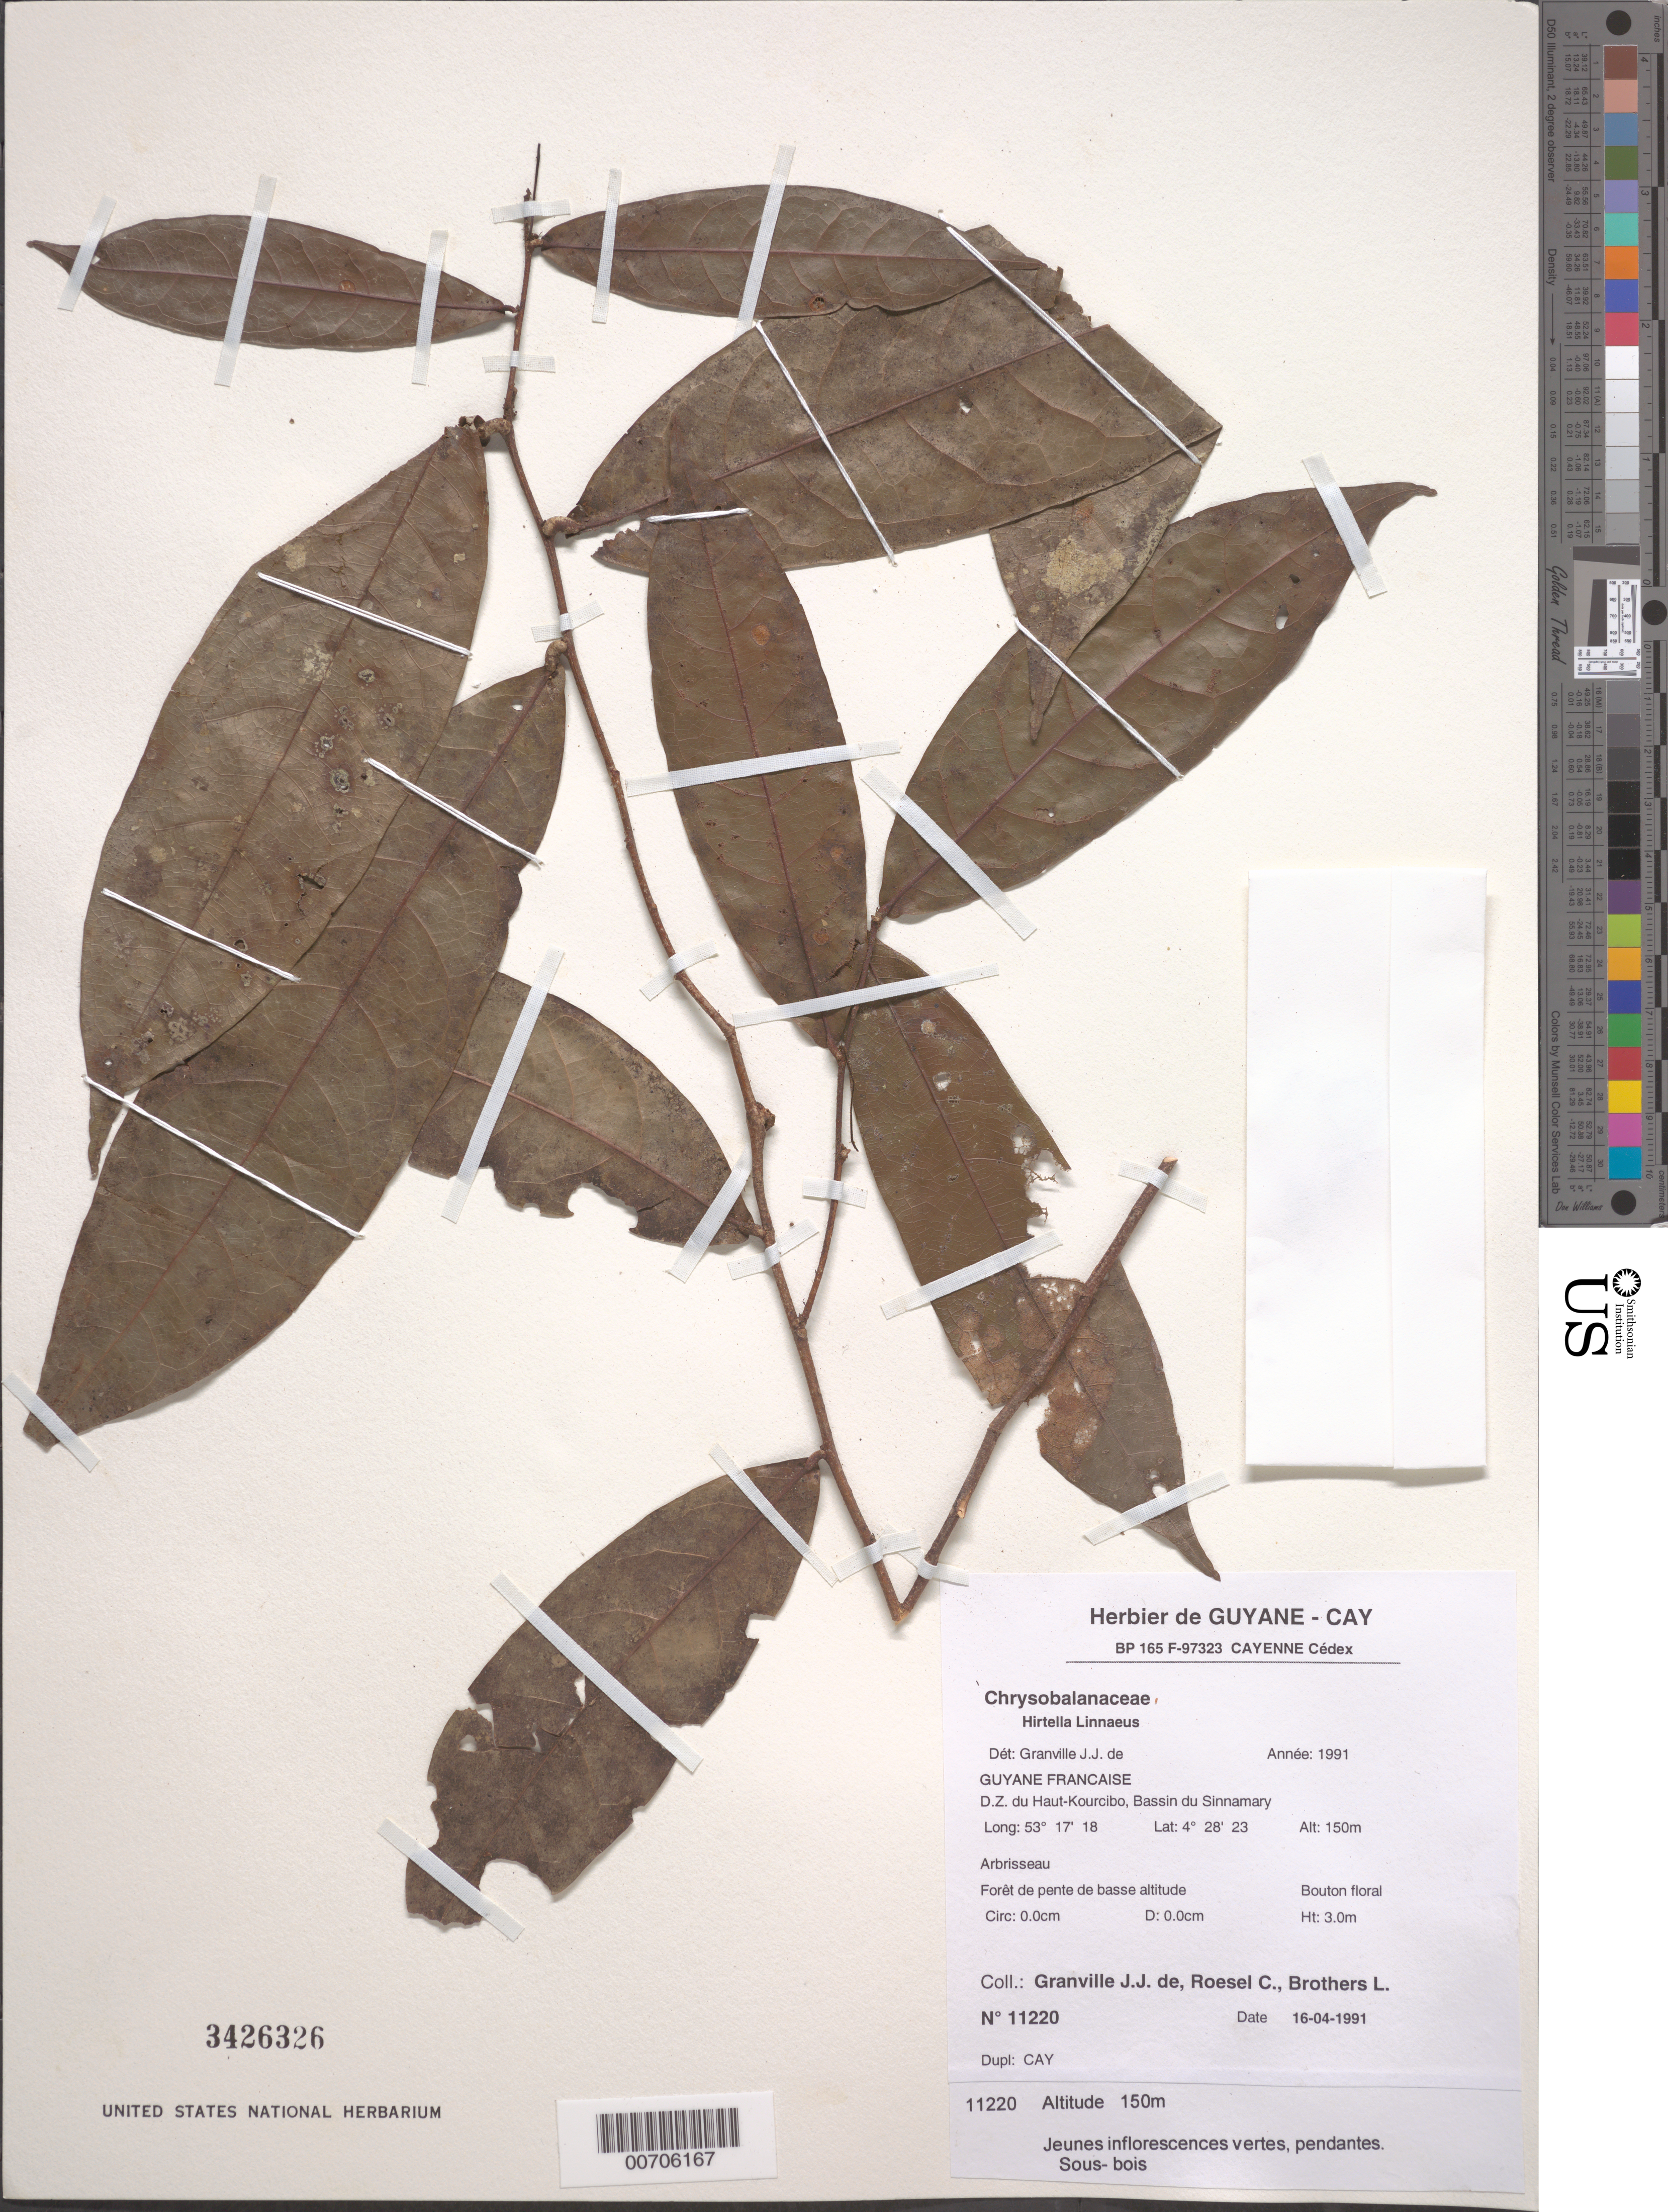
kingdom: Plantae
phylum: Tracheophyta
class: Magnoliopsida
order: Malpighiales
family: Chrysobalanaceae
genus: Hirtella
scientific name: Hirtella sp.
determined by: Granville, J. J. de, (CAY), Institut de Recherche pour le Developpement (IRD) (FRENCH GUIANA)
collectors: J.-J. de Granville, C. S. Roesel & L. Brothers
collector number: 11220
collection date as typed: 16-Apr-91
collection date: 1991-04-16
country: French Guiana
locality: D.Z. du Haut-Kourcibo, Bassin du Sinnamary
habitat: Forêt de pente de basse altitude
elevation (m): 150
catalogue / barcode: US 3426326